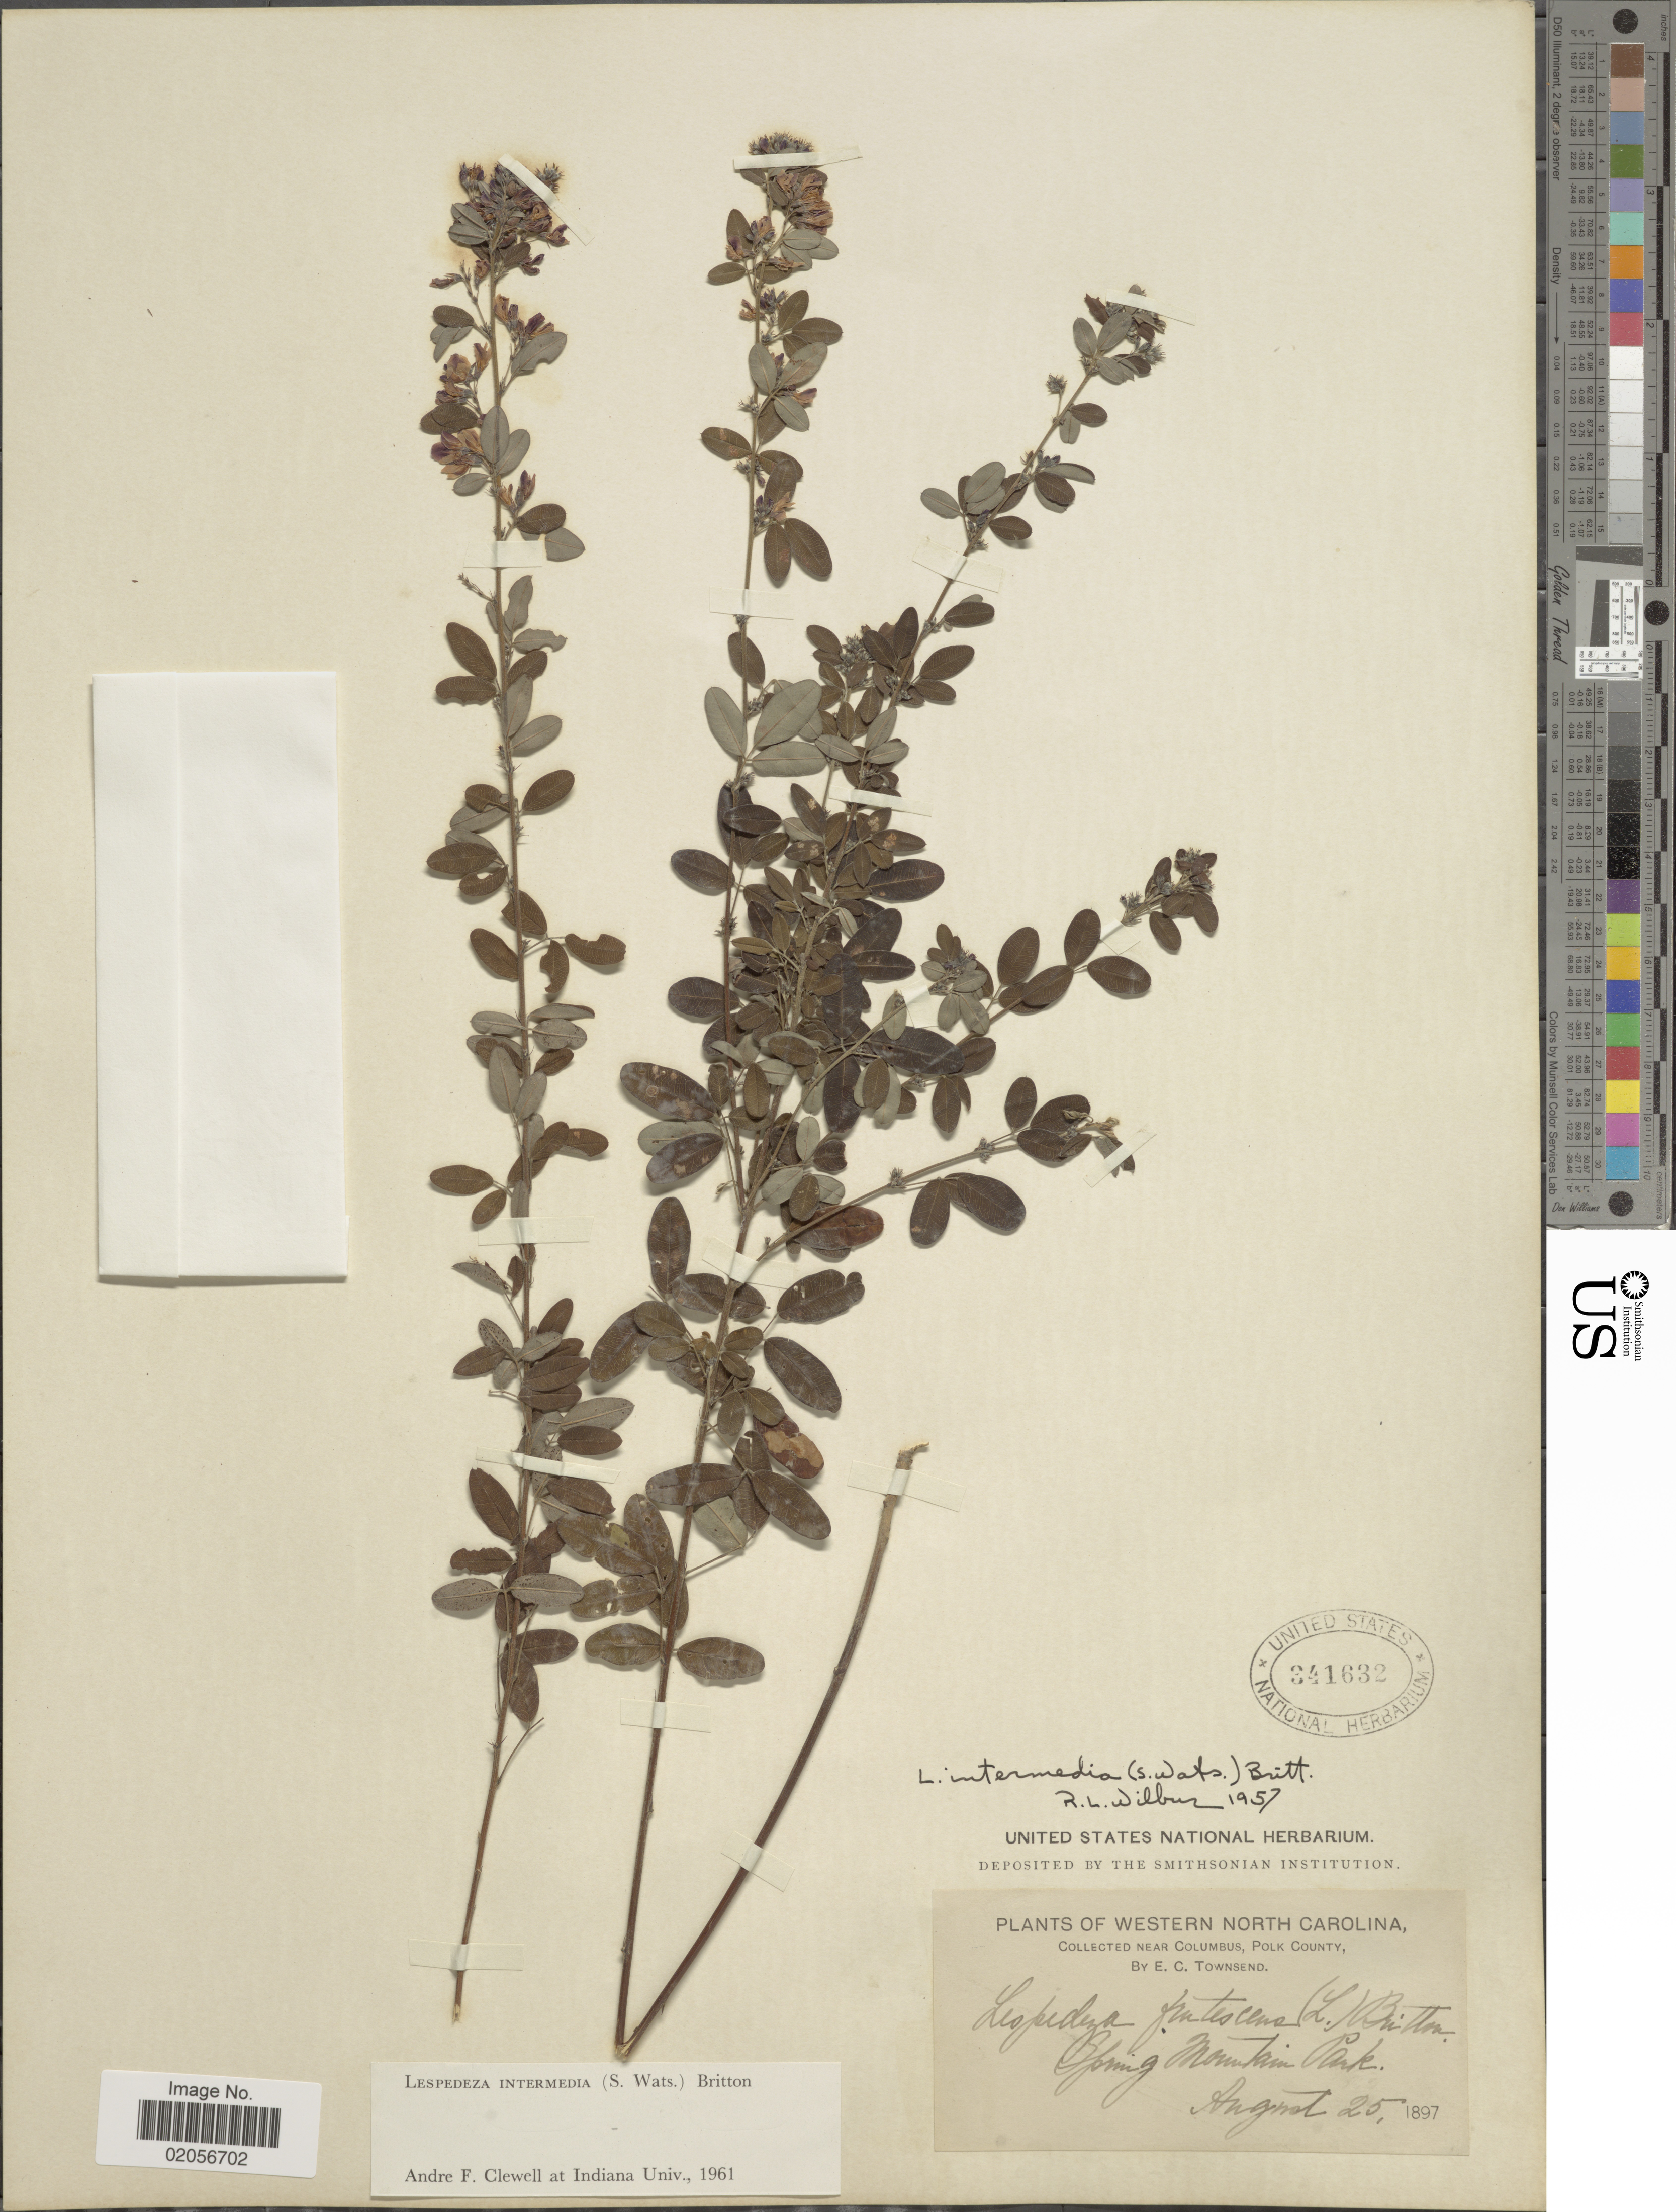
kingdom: Plantae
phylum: Tracheophyta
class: Magnoliopsida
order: Fabales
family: Fabaceae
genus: Lespedeza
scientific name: Lespedeza intermedia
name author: (S. Watson) Britton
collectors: E. C. Townsend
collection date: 1897-08-25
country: United States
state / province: North Carolina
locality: Western North Carolina, near Columbus, Polk County, Spring Mountain Park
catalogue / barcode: US 341632